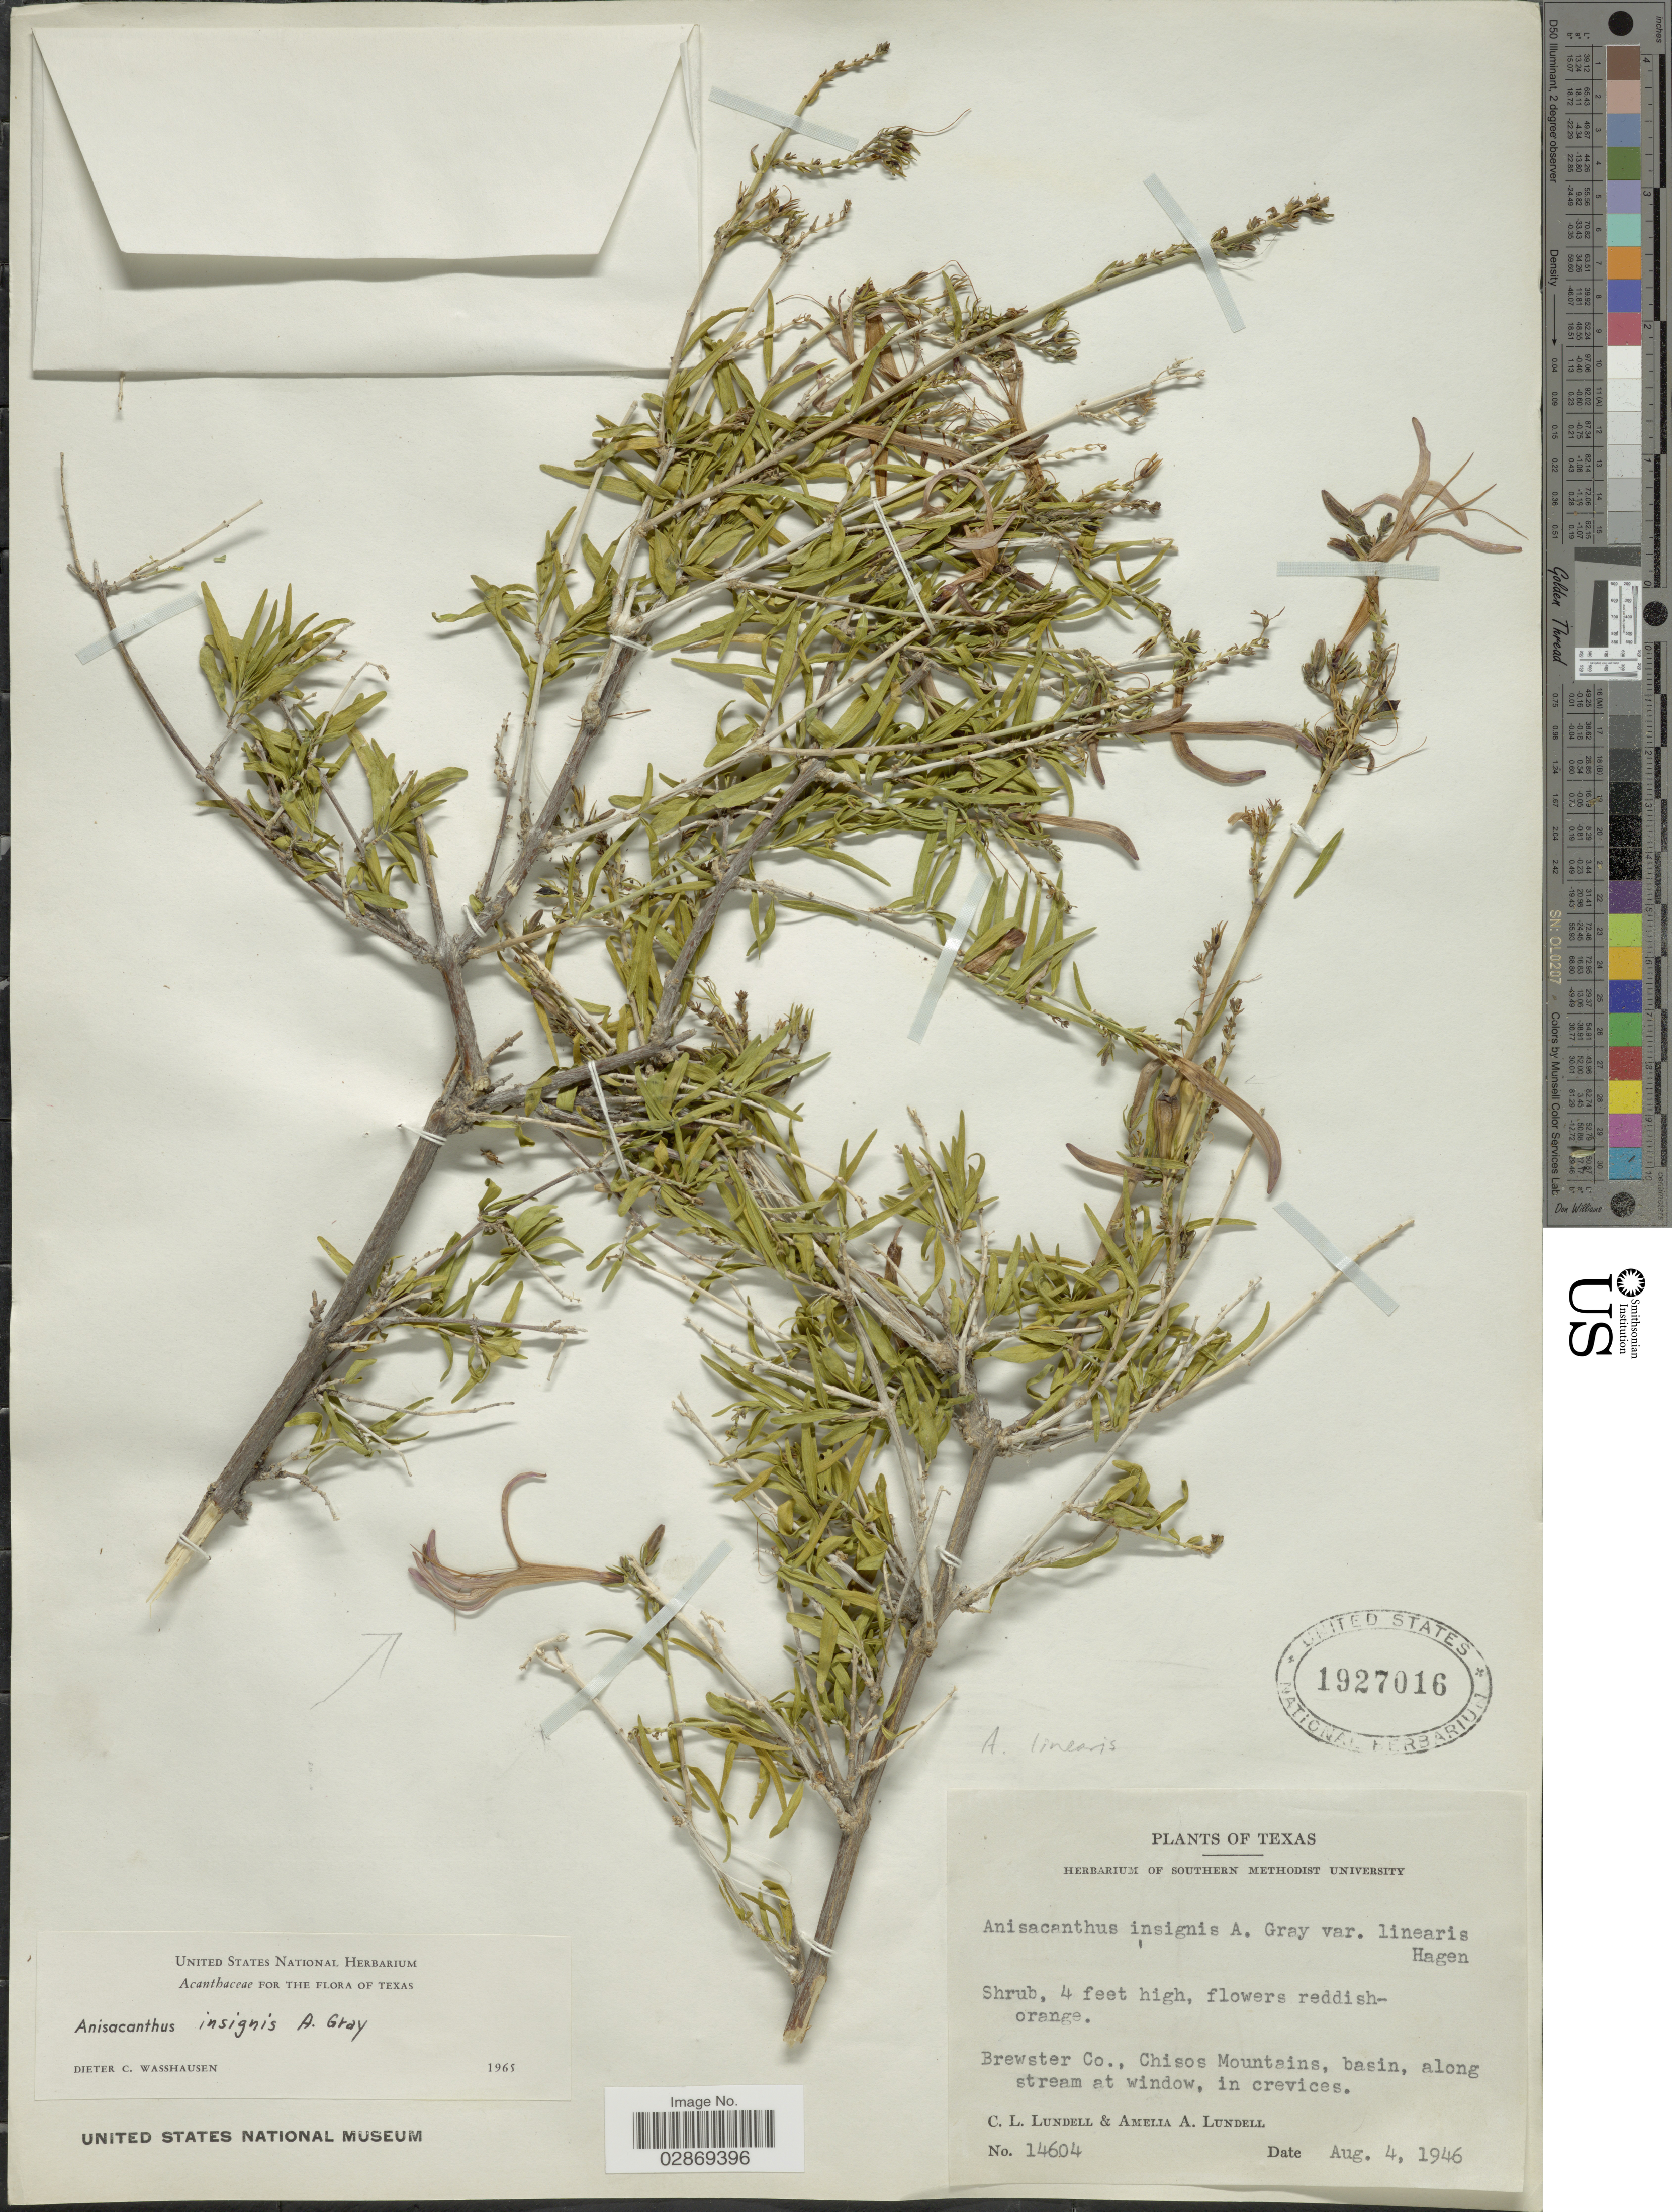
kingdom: Plantae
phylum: Tracheophyta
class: Magnoliopsida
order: Lamiales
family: Acanthaceae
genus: Anisacanthus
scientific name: Anisacanthus linearis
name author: Henrickson & E. J. Lott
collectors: C. L. Lundell & A. A. Lundell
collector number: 14604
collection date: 1946-08-04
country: United States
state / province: Texas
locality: Brewster Co., Chisos Mountains, basin, along stream at window, in crevices.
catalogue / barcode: US 1927016